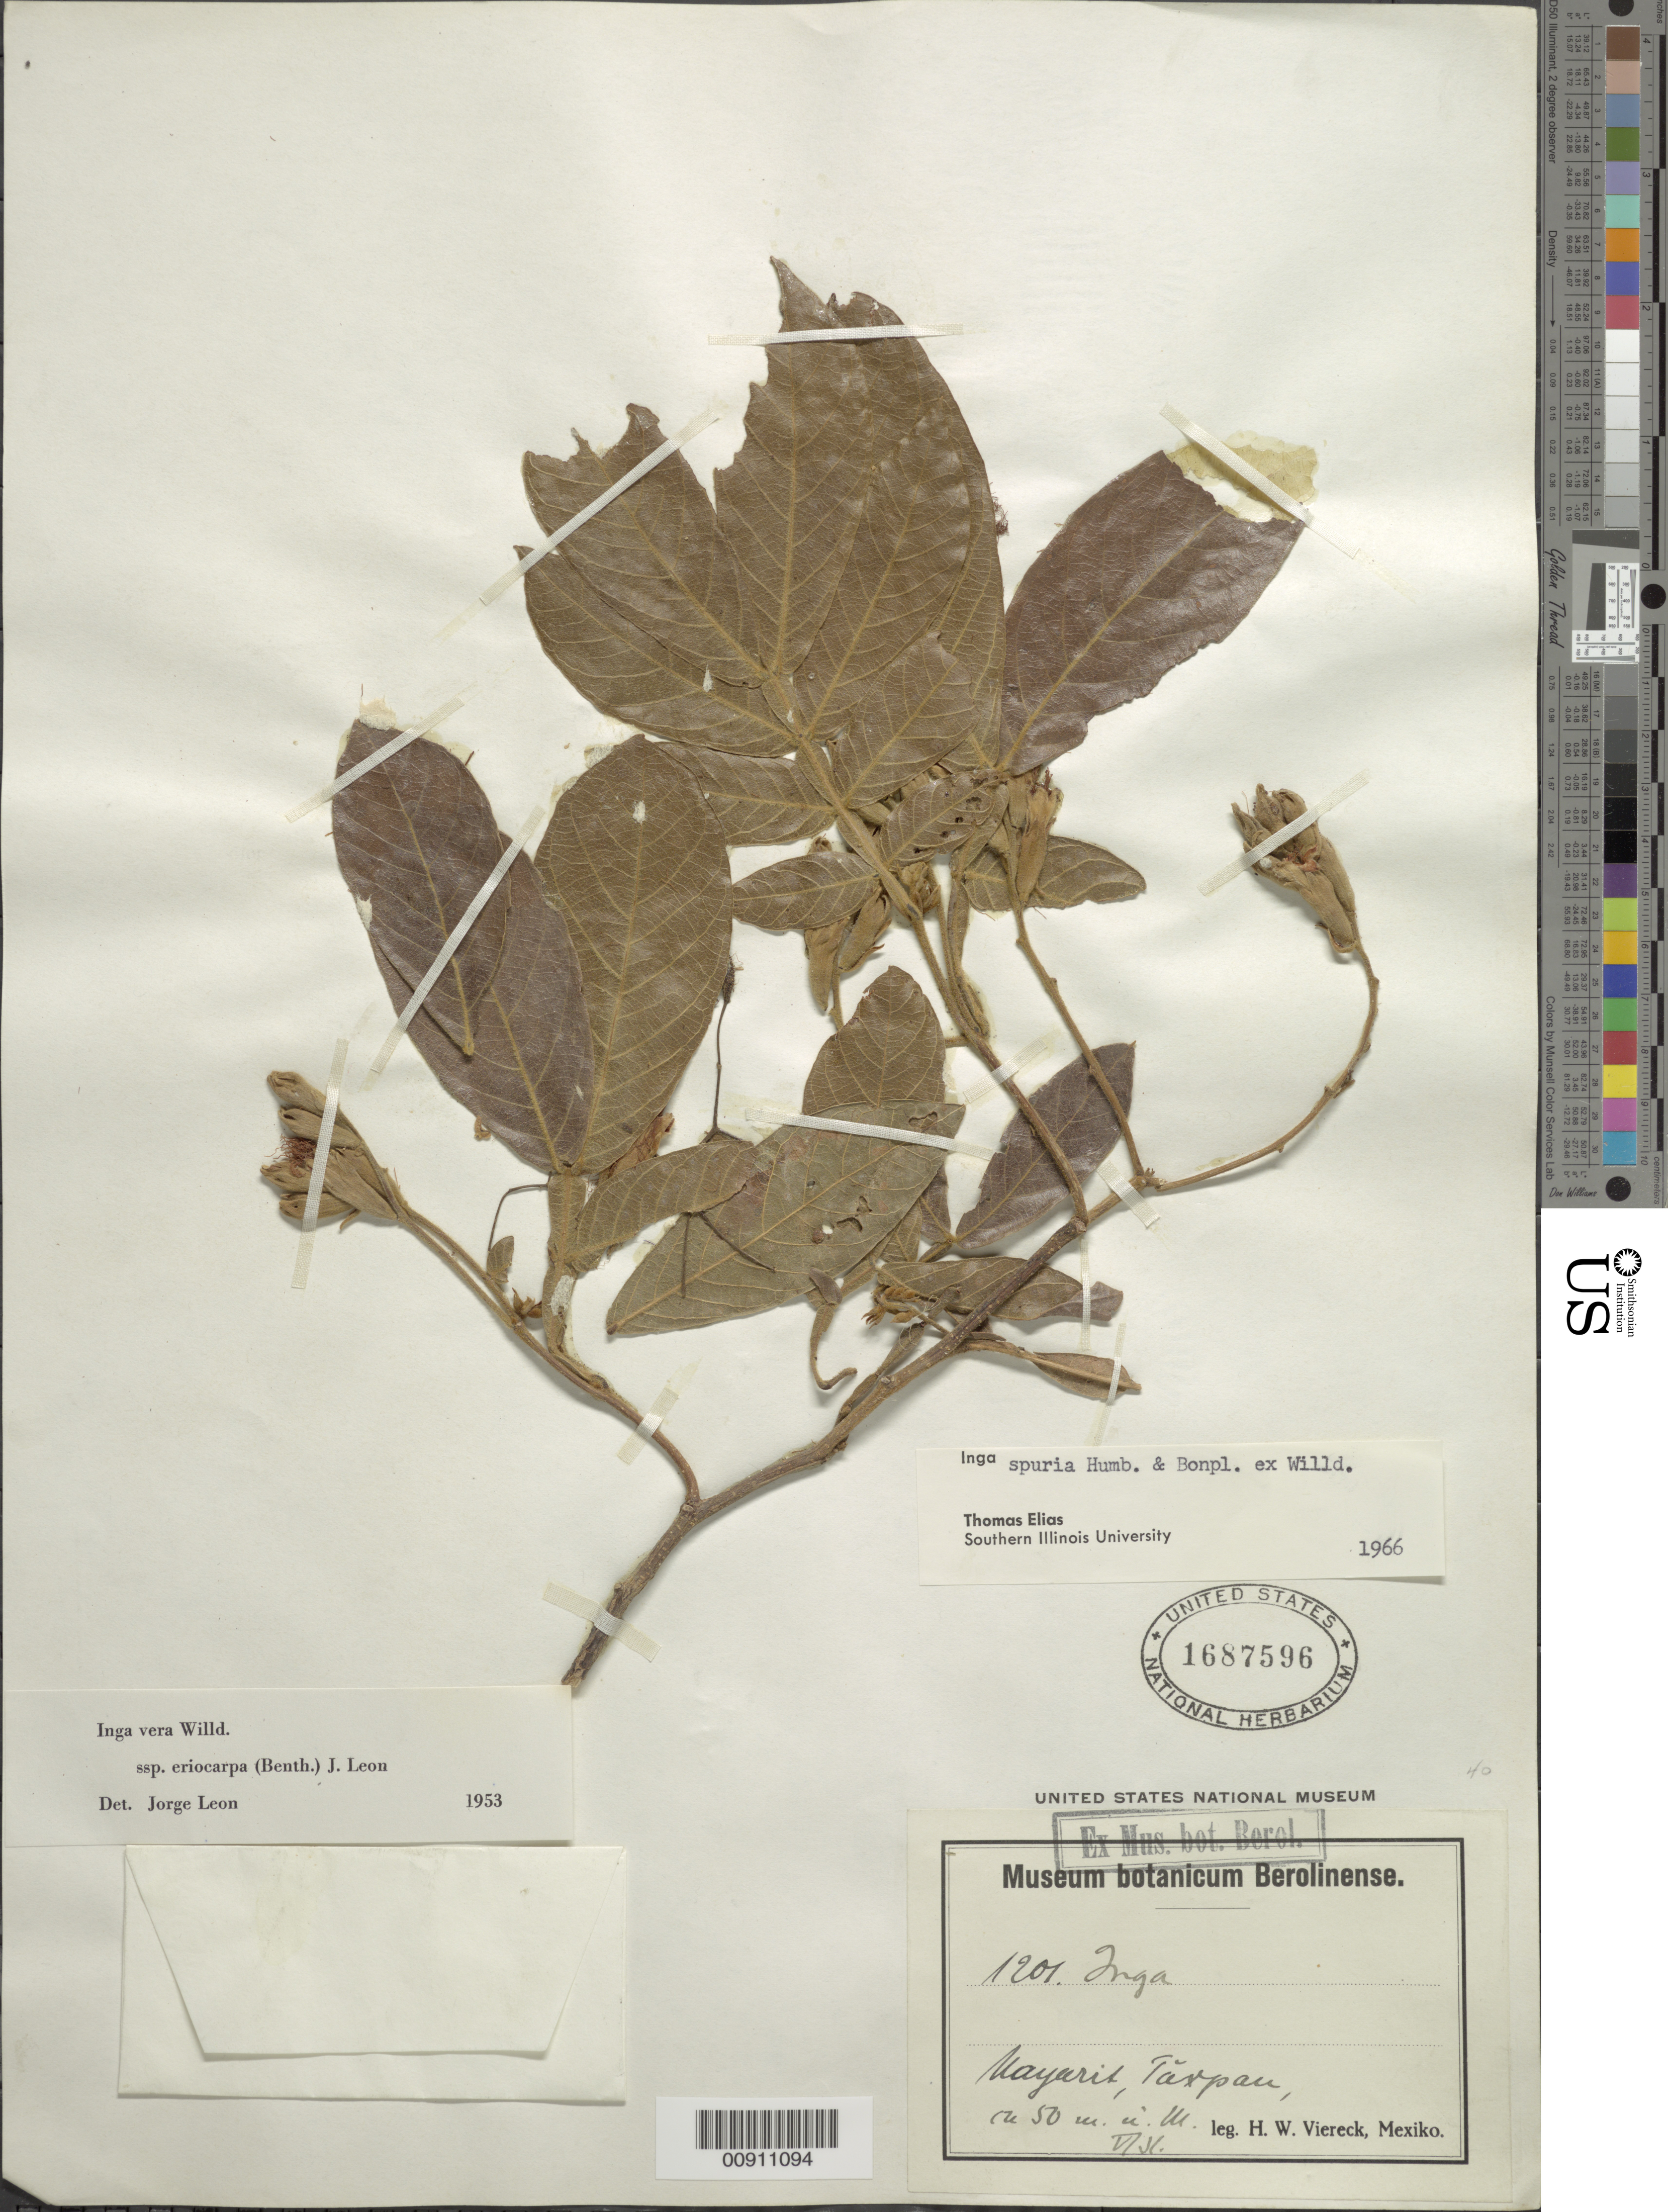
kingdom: Plantae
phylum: Tracheophyta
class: Magnoliopsida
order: Fabales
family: Fabaceae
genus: Inga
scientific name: Inga vera subsp. eriocarpa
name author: (Benth.) J. León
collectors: H. W. Viereck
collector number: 1201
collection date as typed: Jun 1931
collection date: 1931-06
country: Mexico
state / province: Nayarit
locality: Tuxpan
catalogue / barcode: US 1687596-2